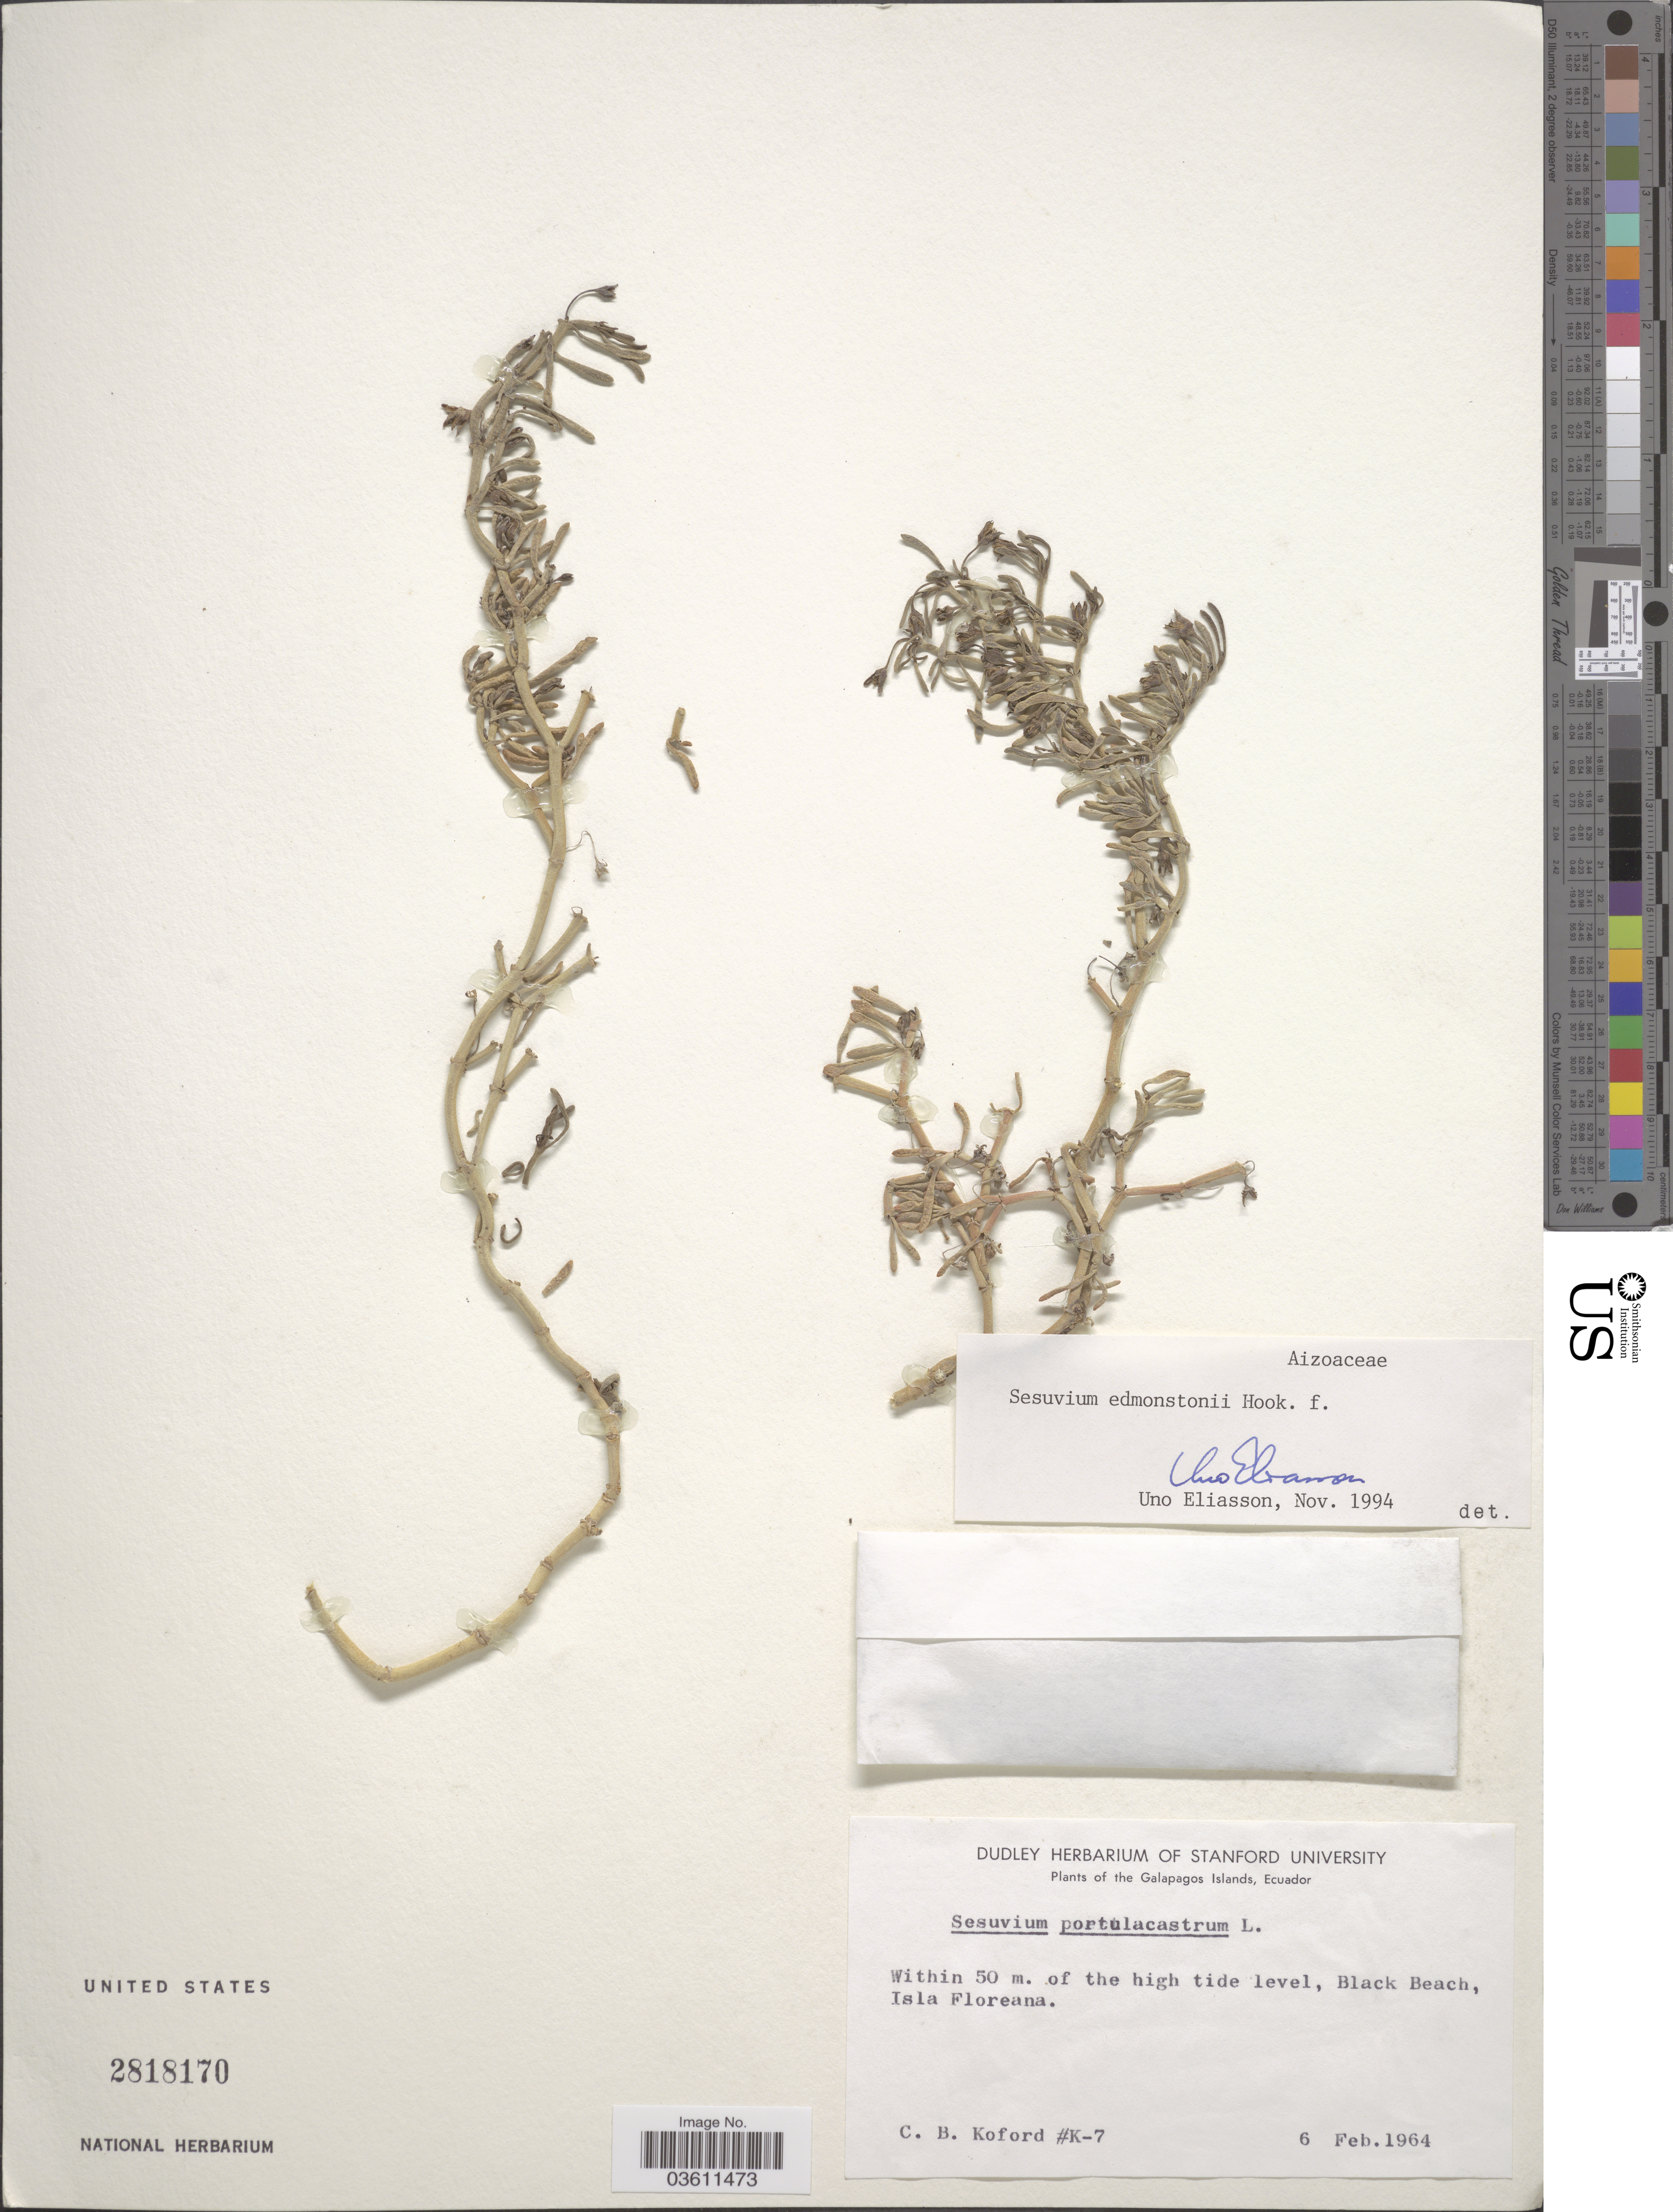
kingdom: Plantae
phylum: Tracheophyta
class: Magnoliopsida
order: Caryophyllales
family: Aizoaceae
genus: Sesuvium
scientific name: Sesuvium edmonstonei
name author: Hook. f.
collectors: C. Koford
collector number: K-7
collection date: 1964-02-06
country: Ecuador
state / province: Colón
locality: The Galapagos Islands. Black Beach, Isla Floreana.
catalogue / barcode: US 2818170